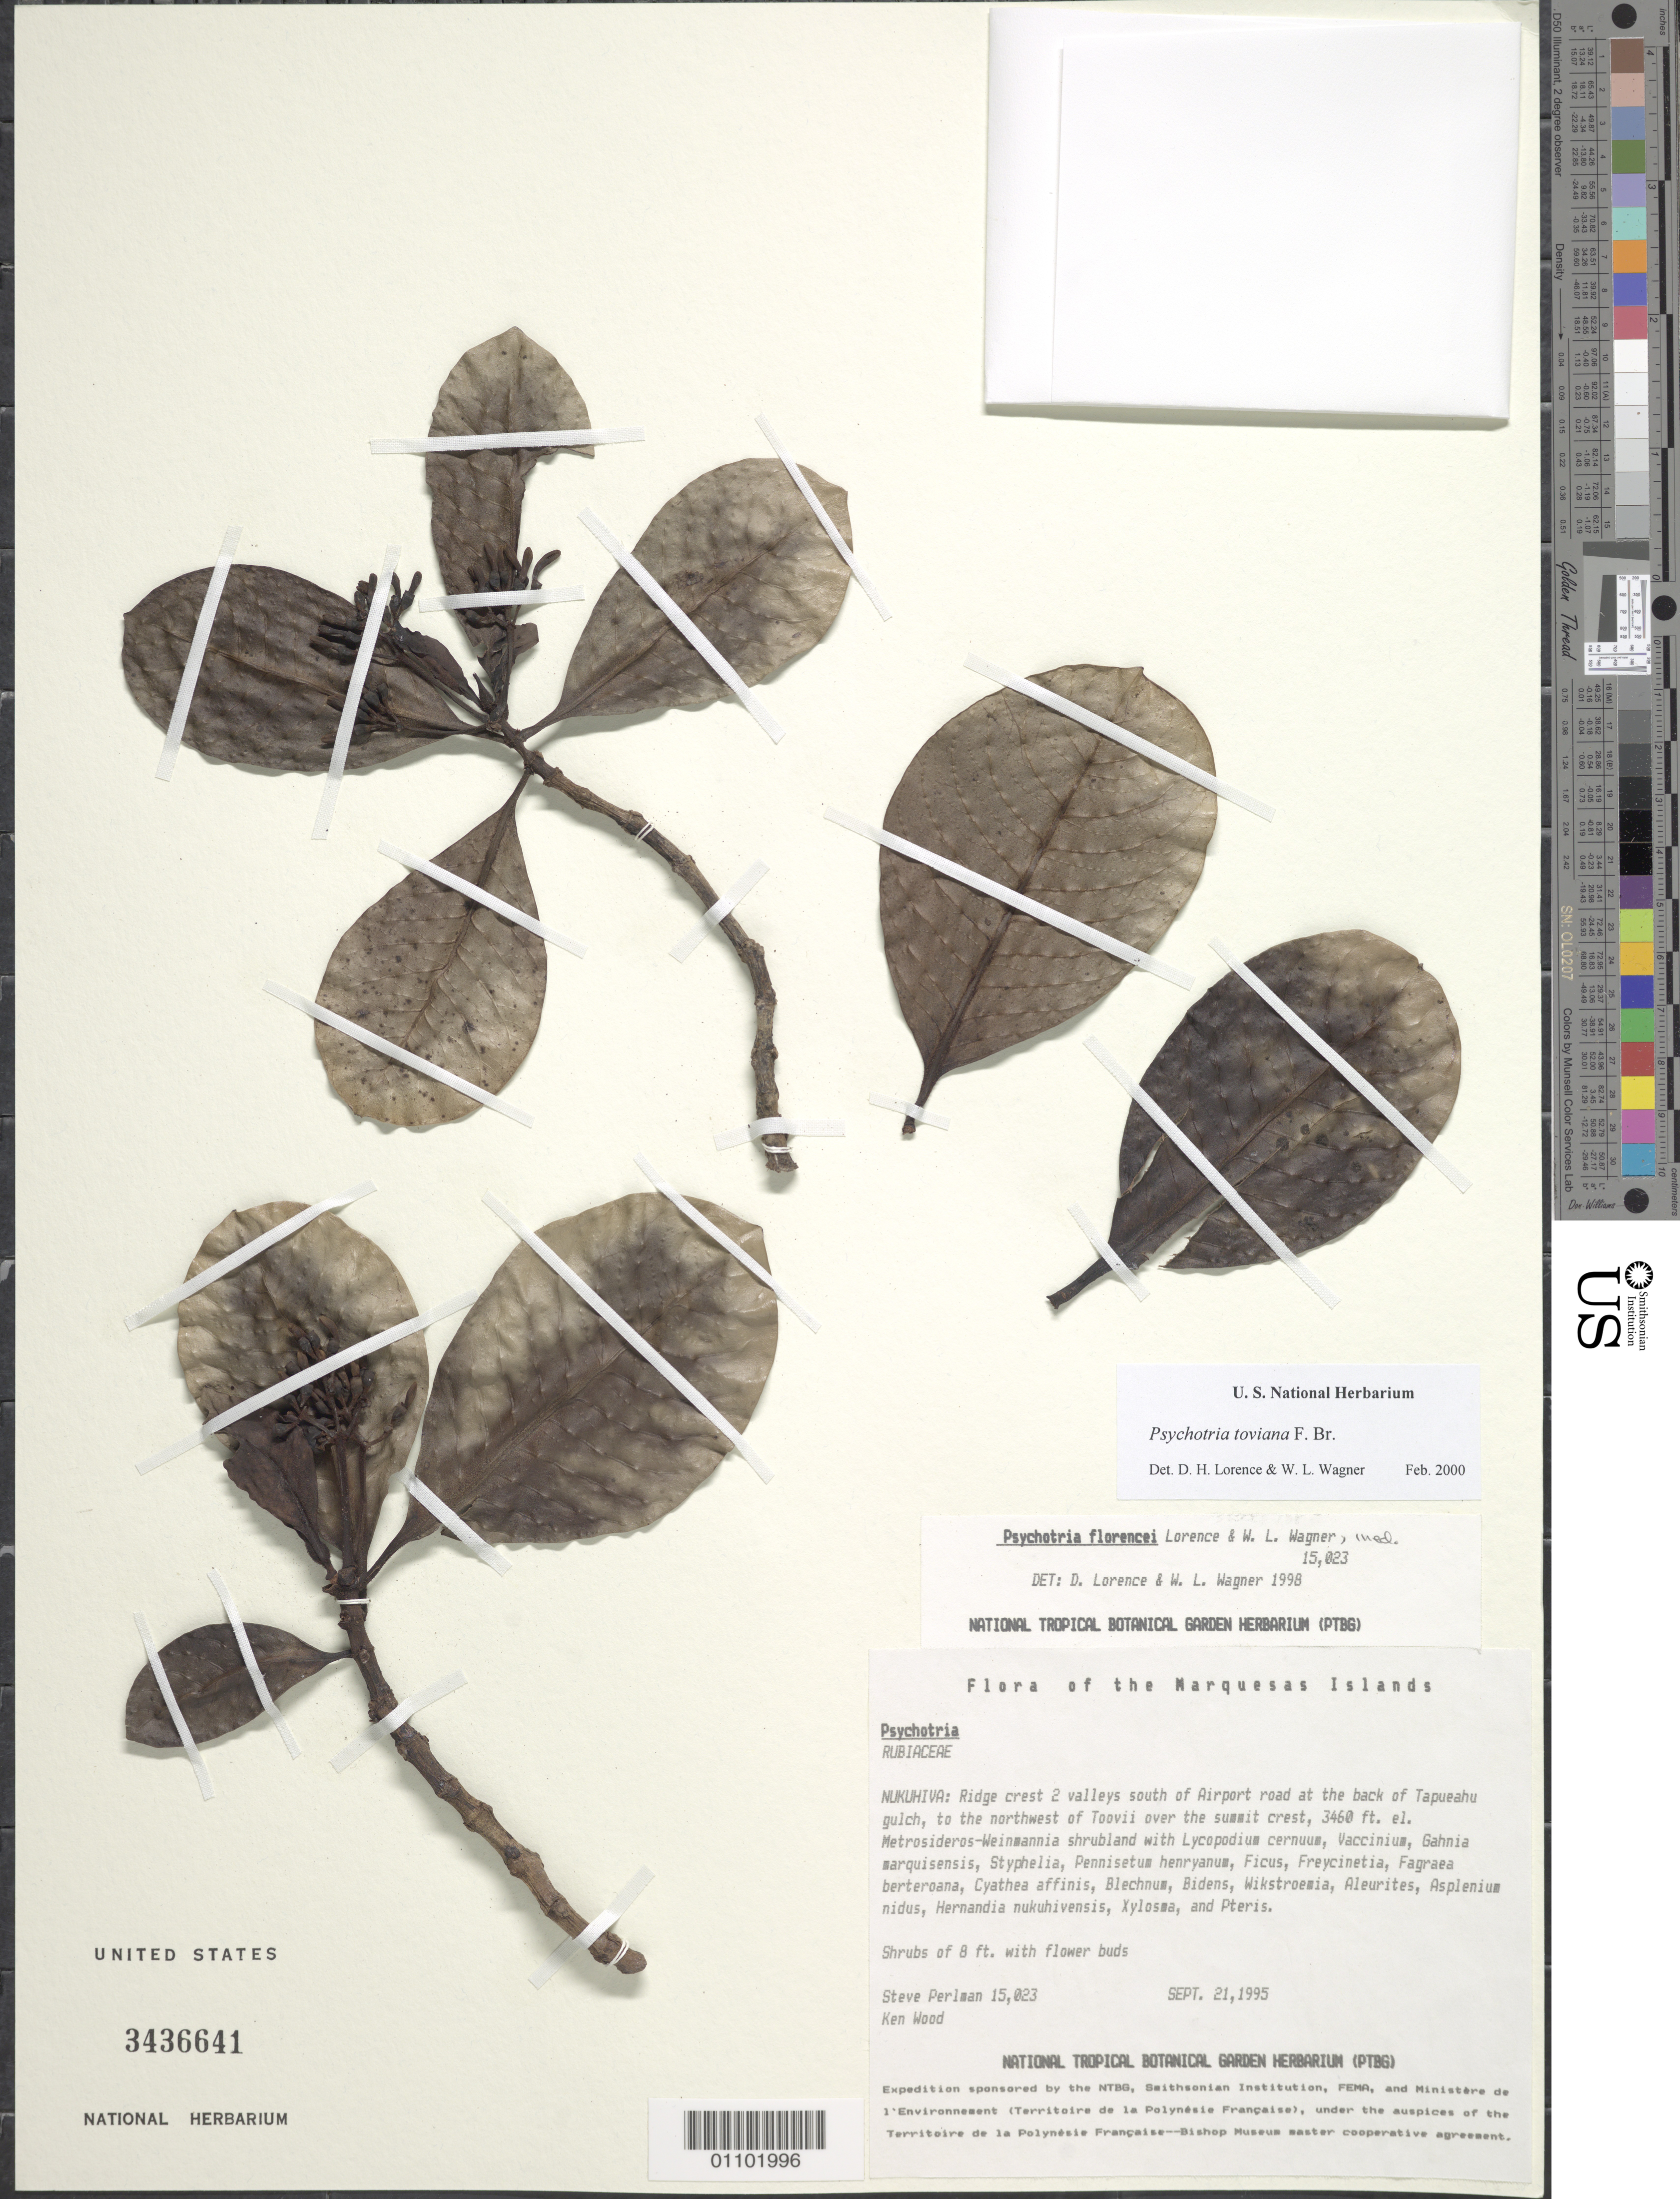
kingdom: Plantae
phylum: Tracheophyta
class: Magnoliopsida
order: Gentianales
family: Rubiaceae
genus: Psychotria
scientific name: Psychotria toviana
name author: F. Br.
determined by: Lorence, David H.; Wagner, W. H.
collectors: S. P. Perlman & K. R. Wood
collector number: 15023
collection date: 1995-09-21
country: French Polynesia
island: Nuku Hiva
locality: Ridge crest 2 valleys S of Airport road, back of Tapueahu gulch, to NW of Toovii over summit crest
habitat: In Metrosideros - Weinmannia shrubland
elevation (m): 1055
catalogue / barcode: US 3436641